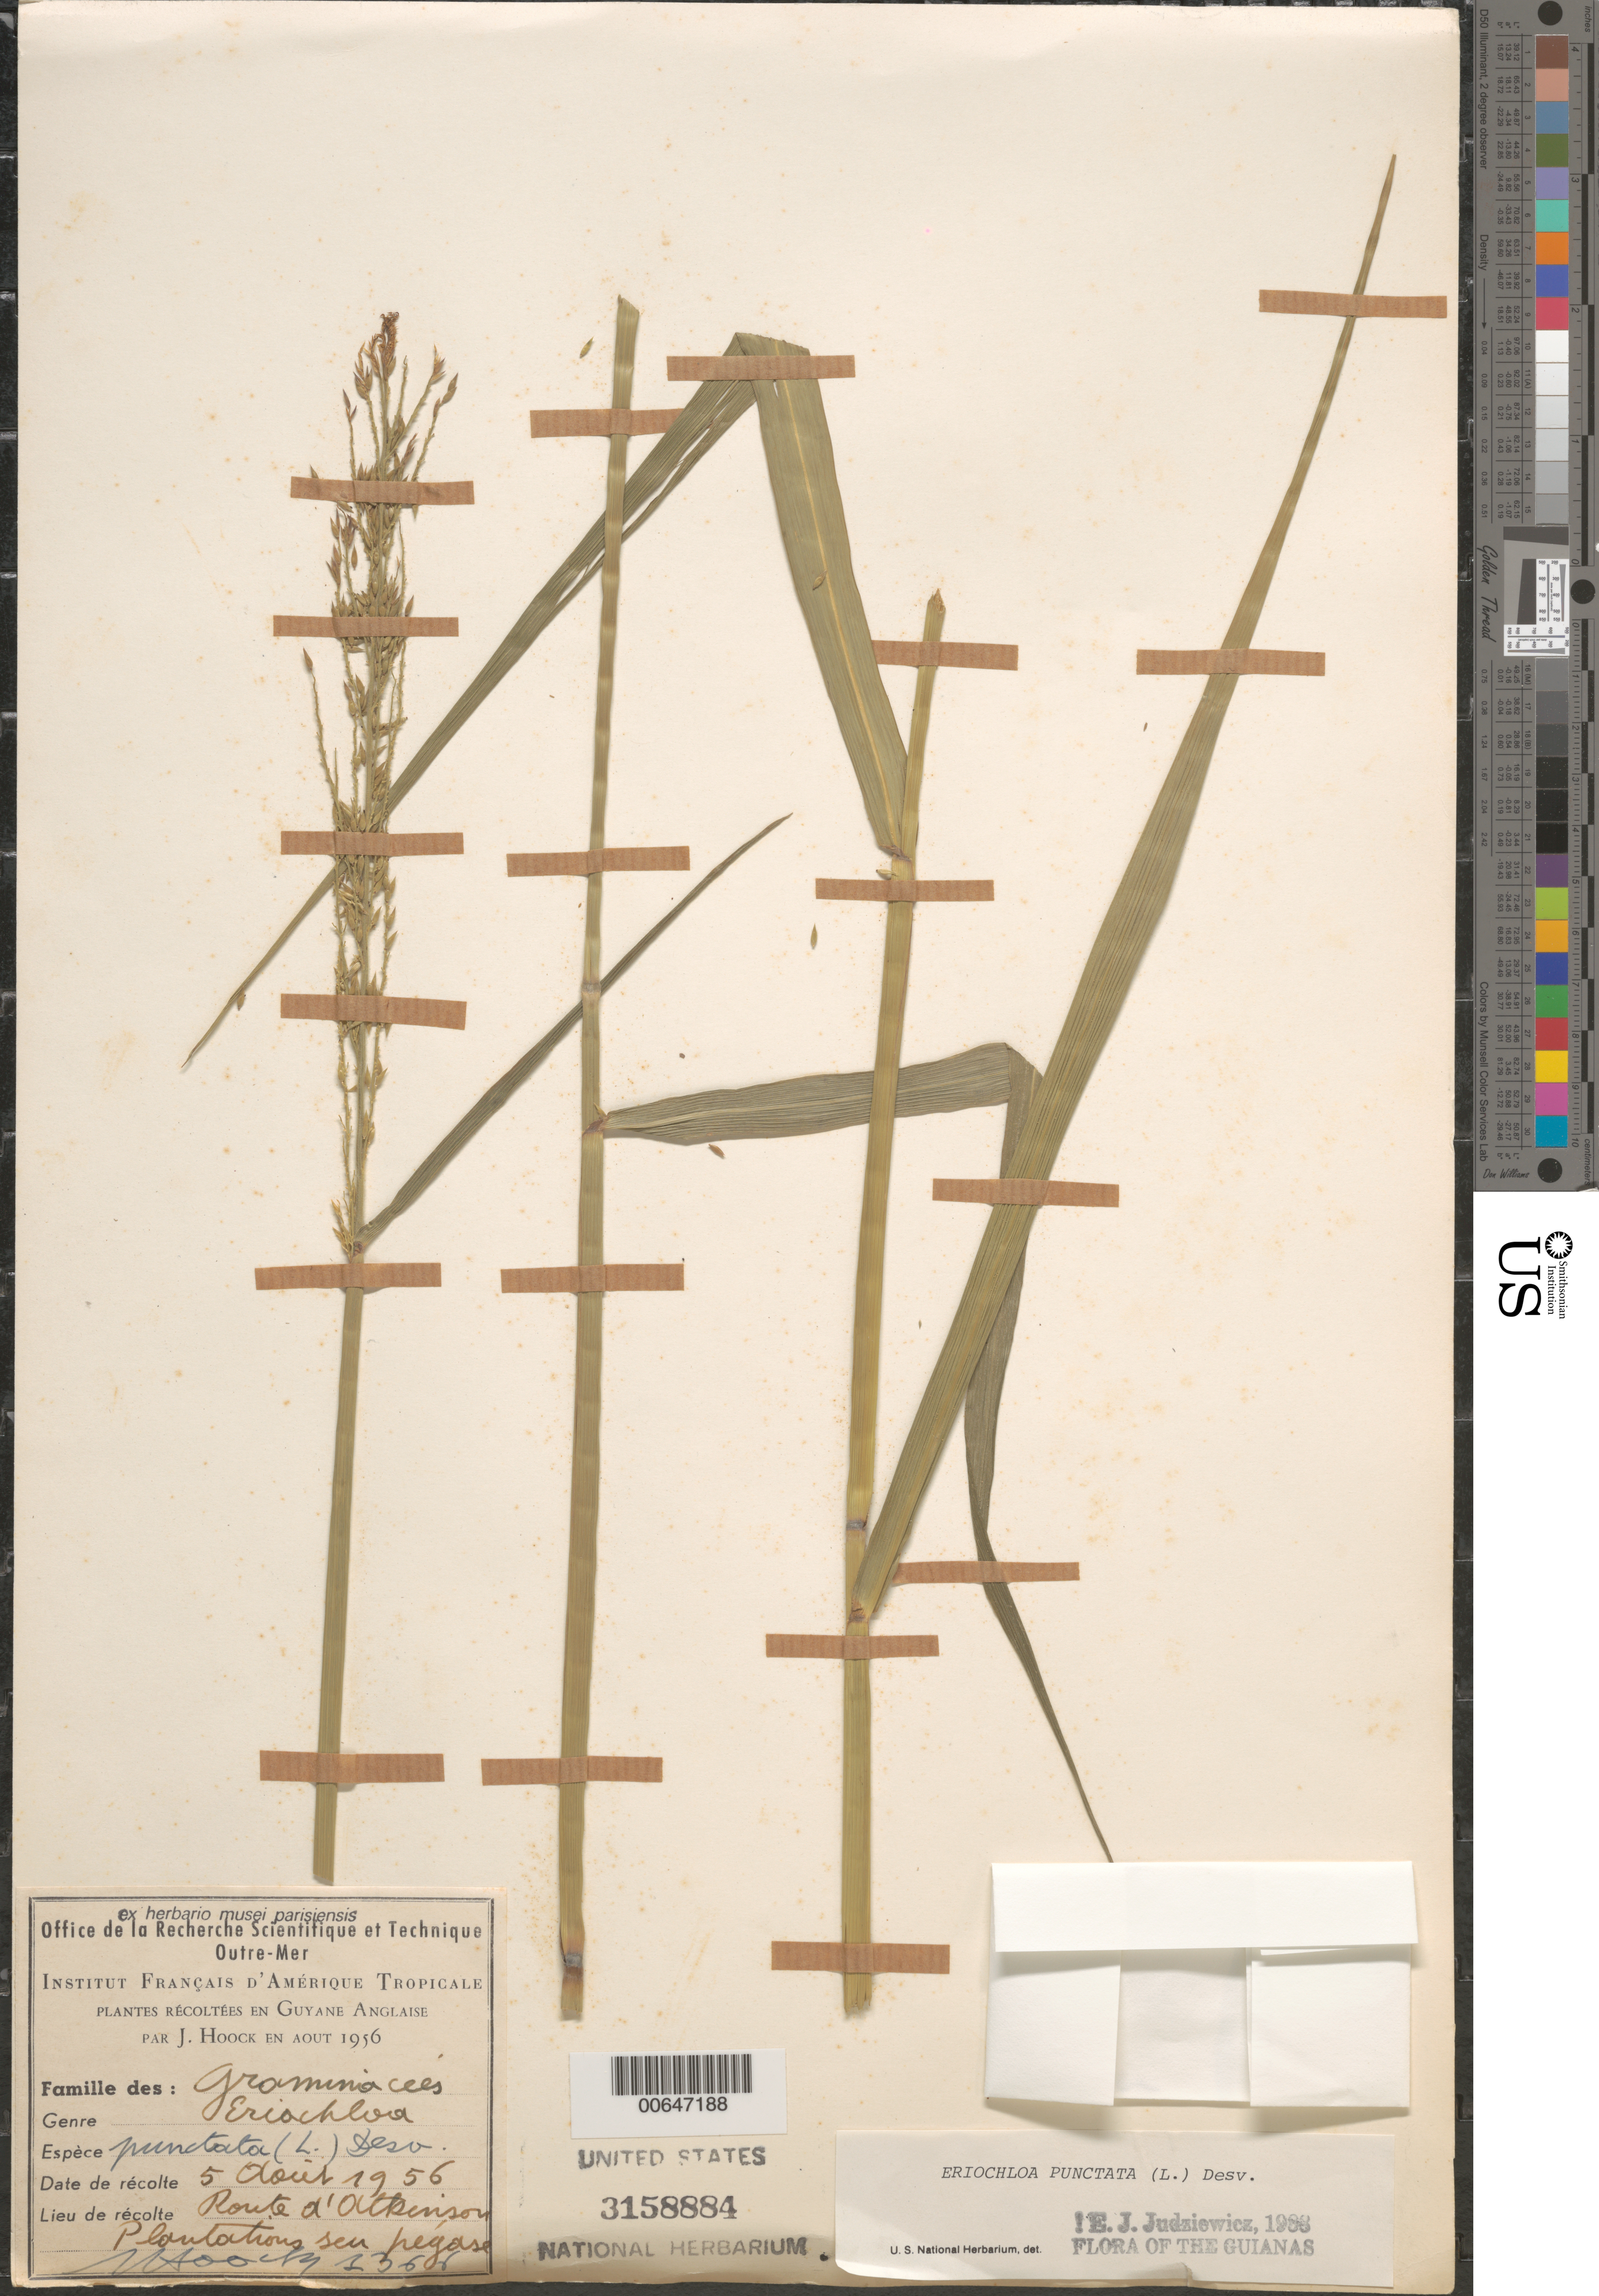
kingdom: Plantae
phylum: Tracheophyta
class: Liliopsida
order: Poales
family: Poaceae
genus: Eriochloa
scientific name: Eriochloa punctata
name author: (L.) Desv. ex Ham.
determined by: Judziewicz, E. J.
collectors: J. Hoock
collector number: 1368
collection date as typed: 5-Aug-56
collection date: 1956-08-05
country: Guyana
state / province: Demerara-Mahaica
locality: Route d'Atkinson, plantations sur pégase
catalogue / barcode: US 3158884